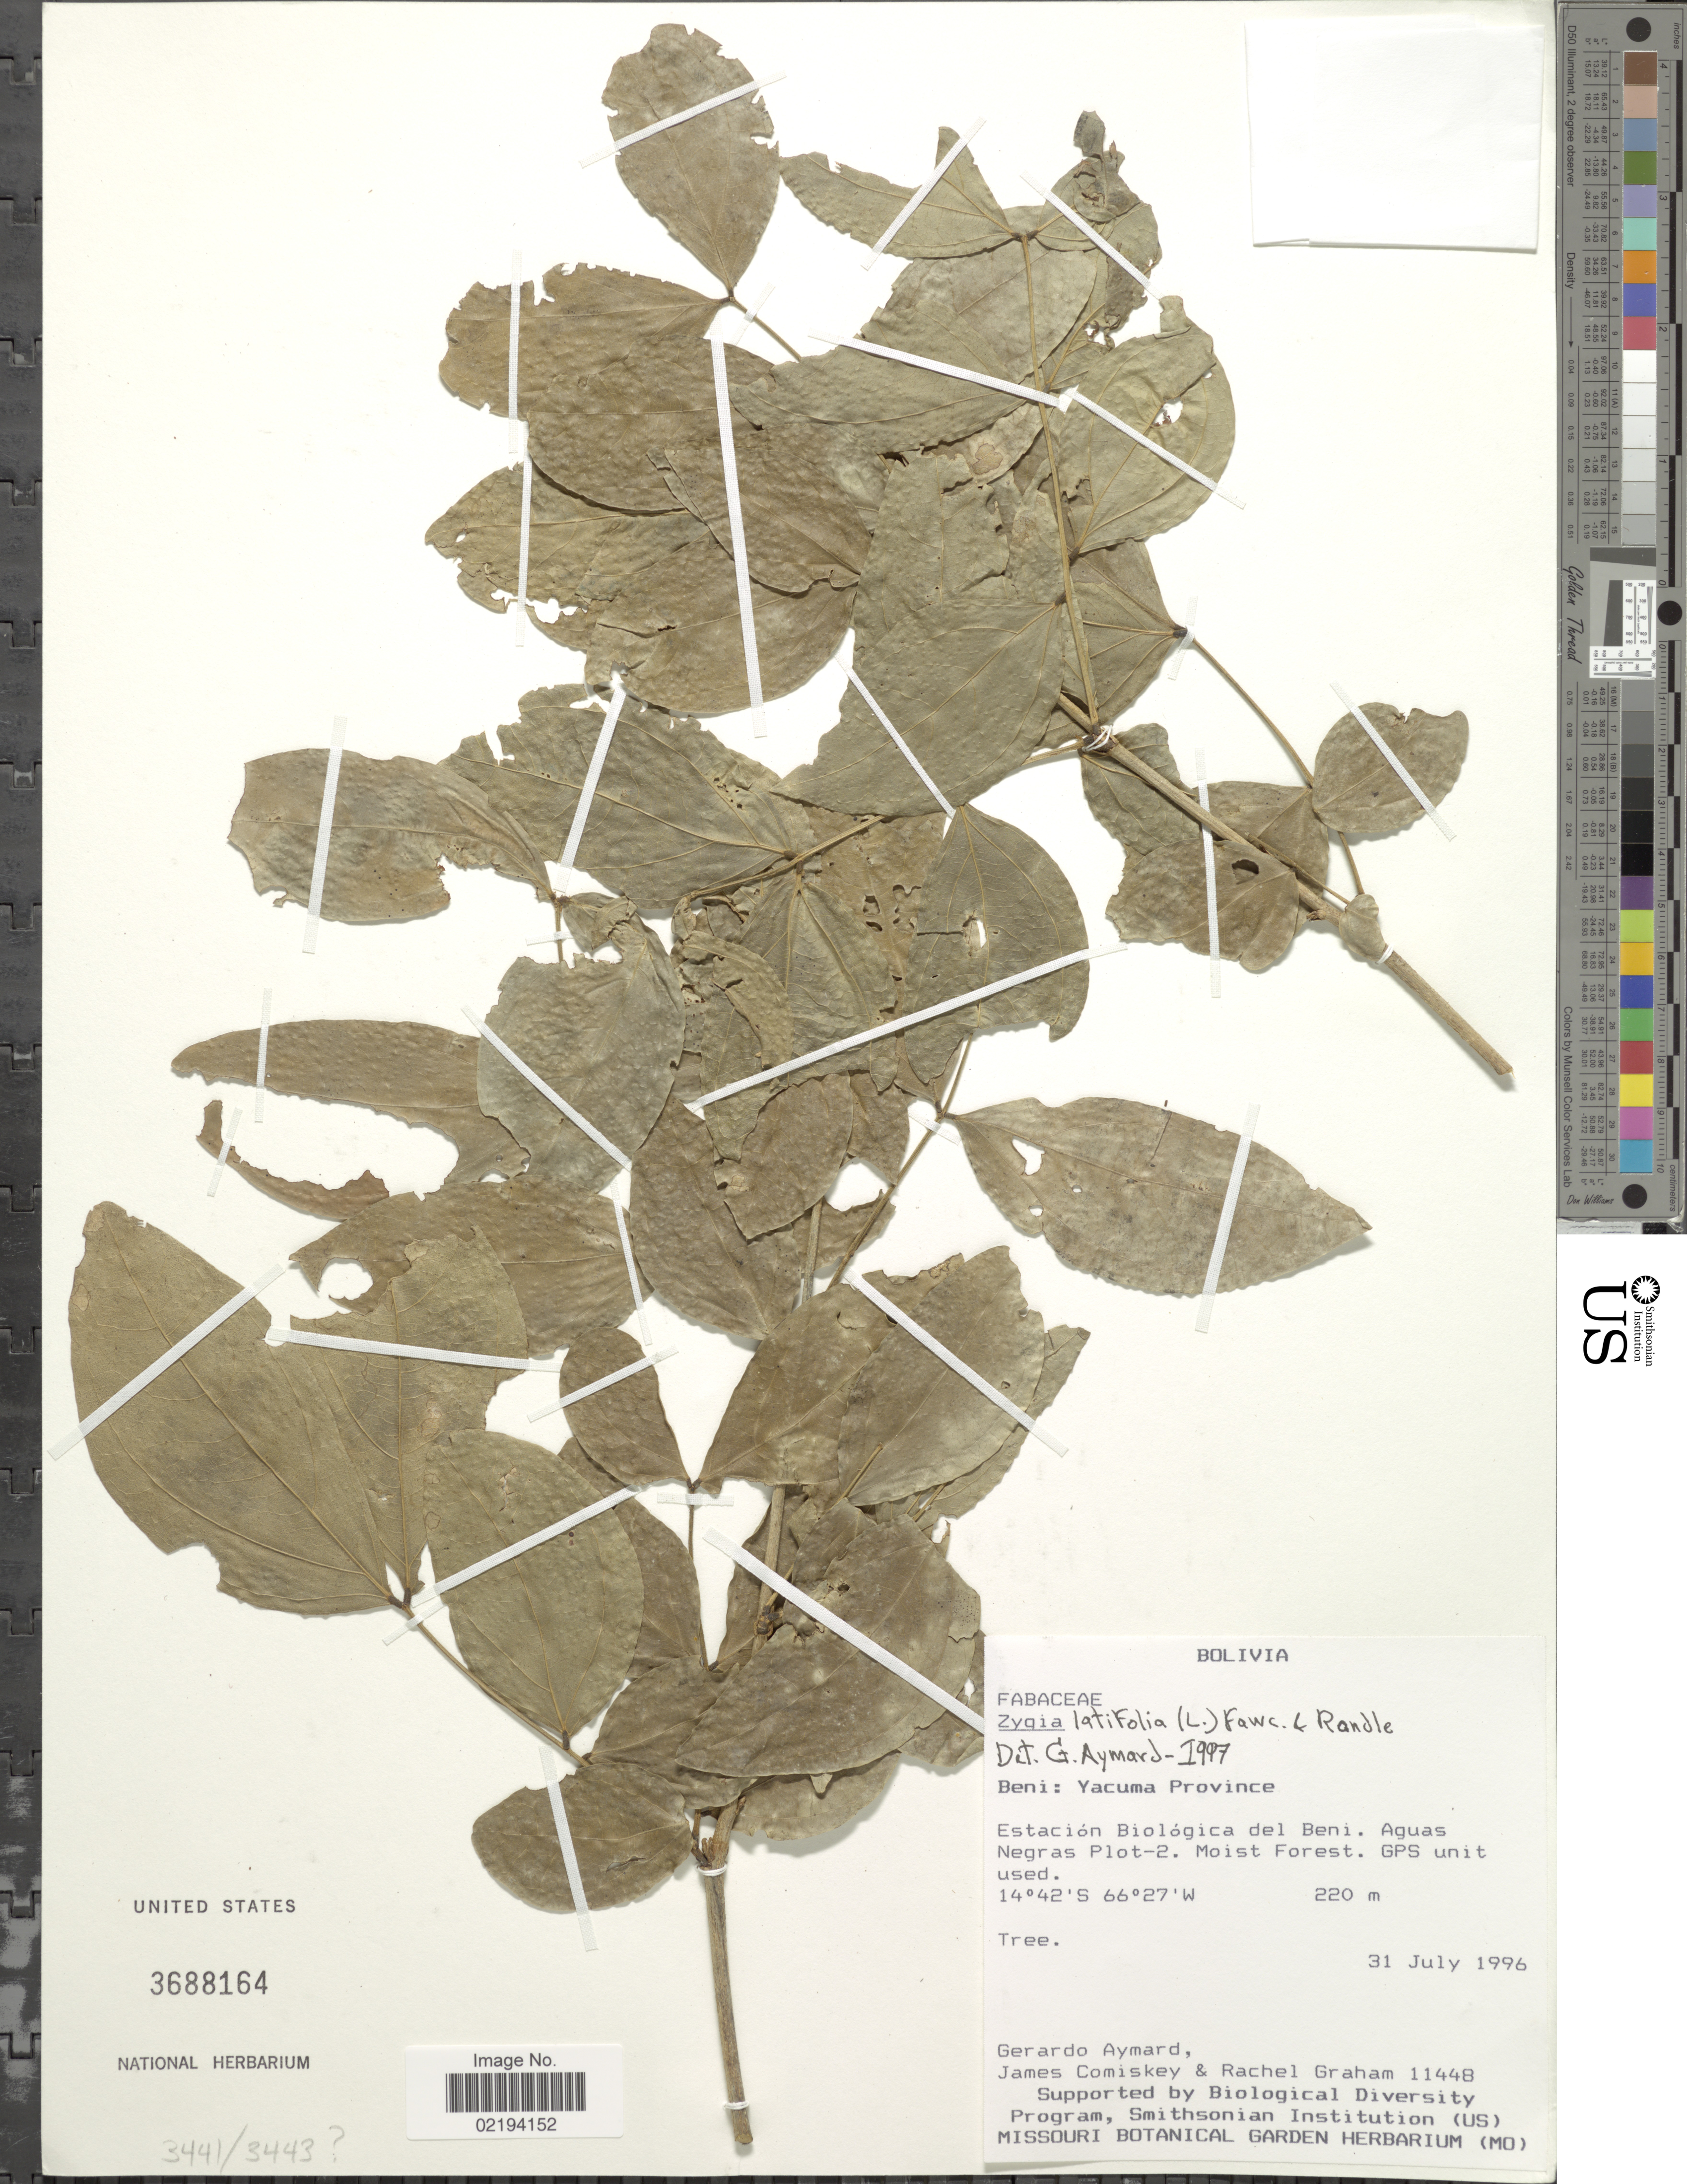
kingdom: Plantae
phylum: Tracheophyta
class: Magnoliopsida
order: Fabales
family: Fabaceae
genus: Zygia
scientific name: Zygia latifolia var. latifolia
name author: (L.) Fawc. & Rendle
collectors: G. A. Aymard, J. A. Comiskey & R. Graham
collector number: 11448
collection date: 1996-07-31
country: Bolivia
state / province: Beni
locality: Yacuma Province, Estación Biológica del Beni. Aguas Negras Plot-2. Moist Forest. GPS unit used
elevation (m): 220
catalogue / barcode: US 3688164